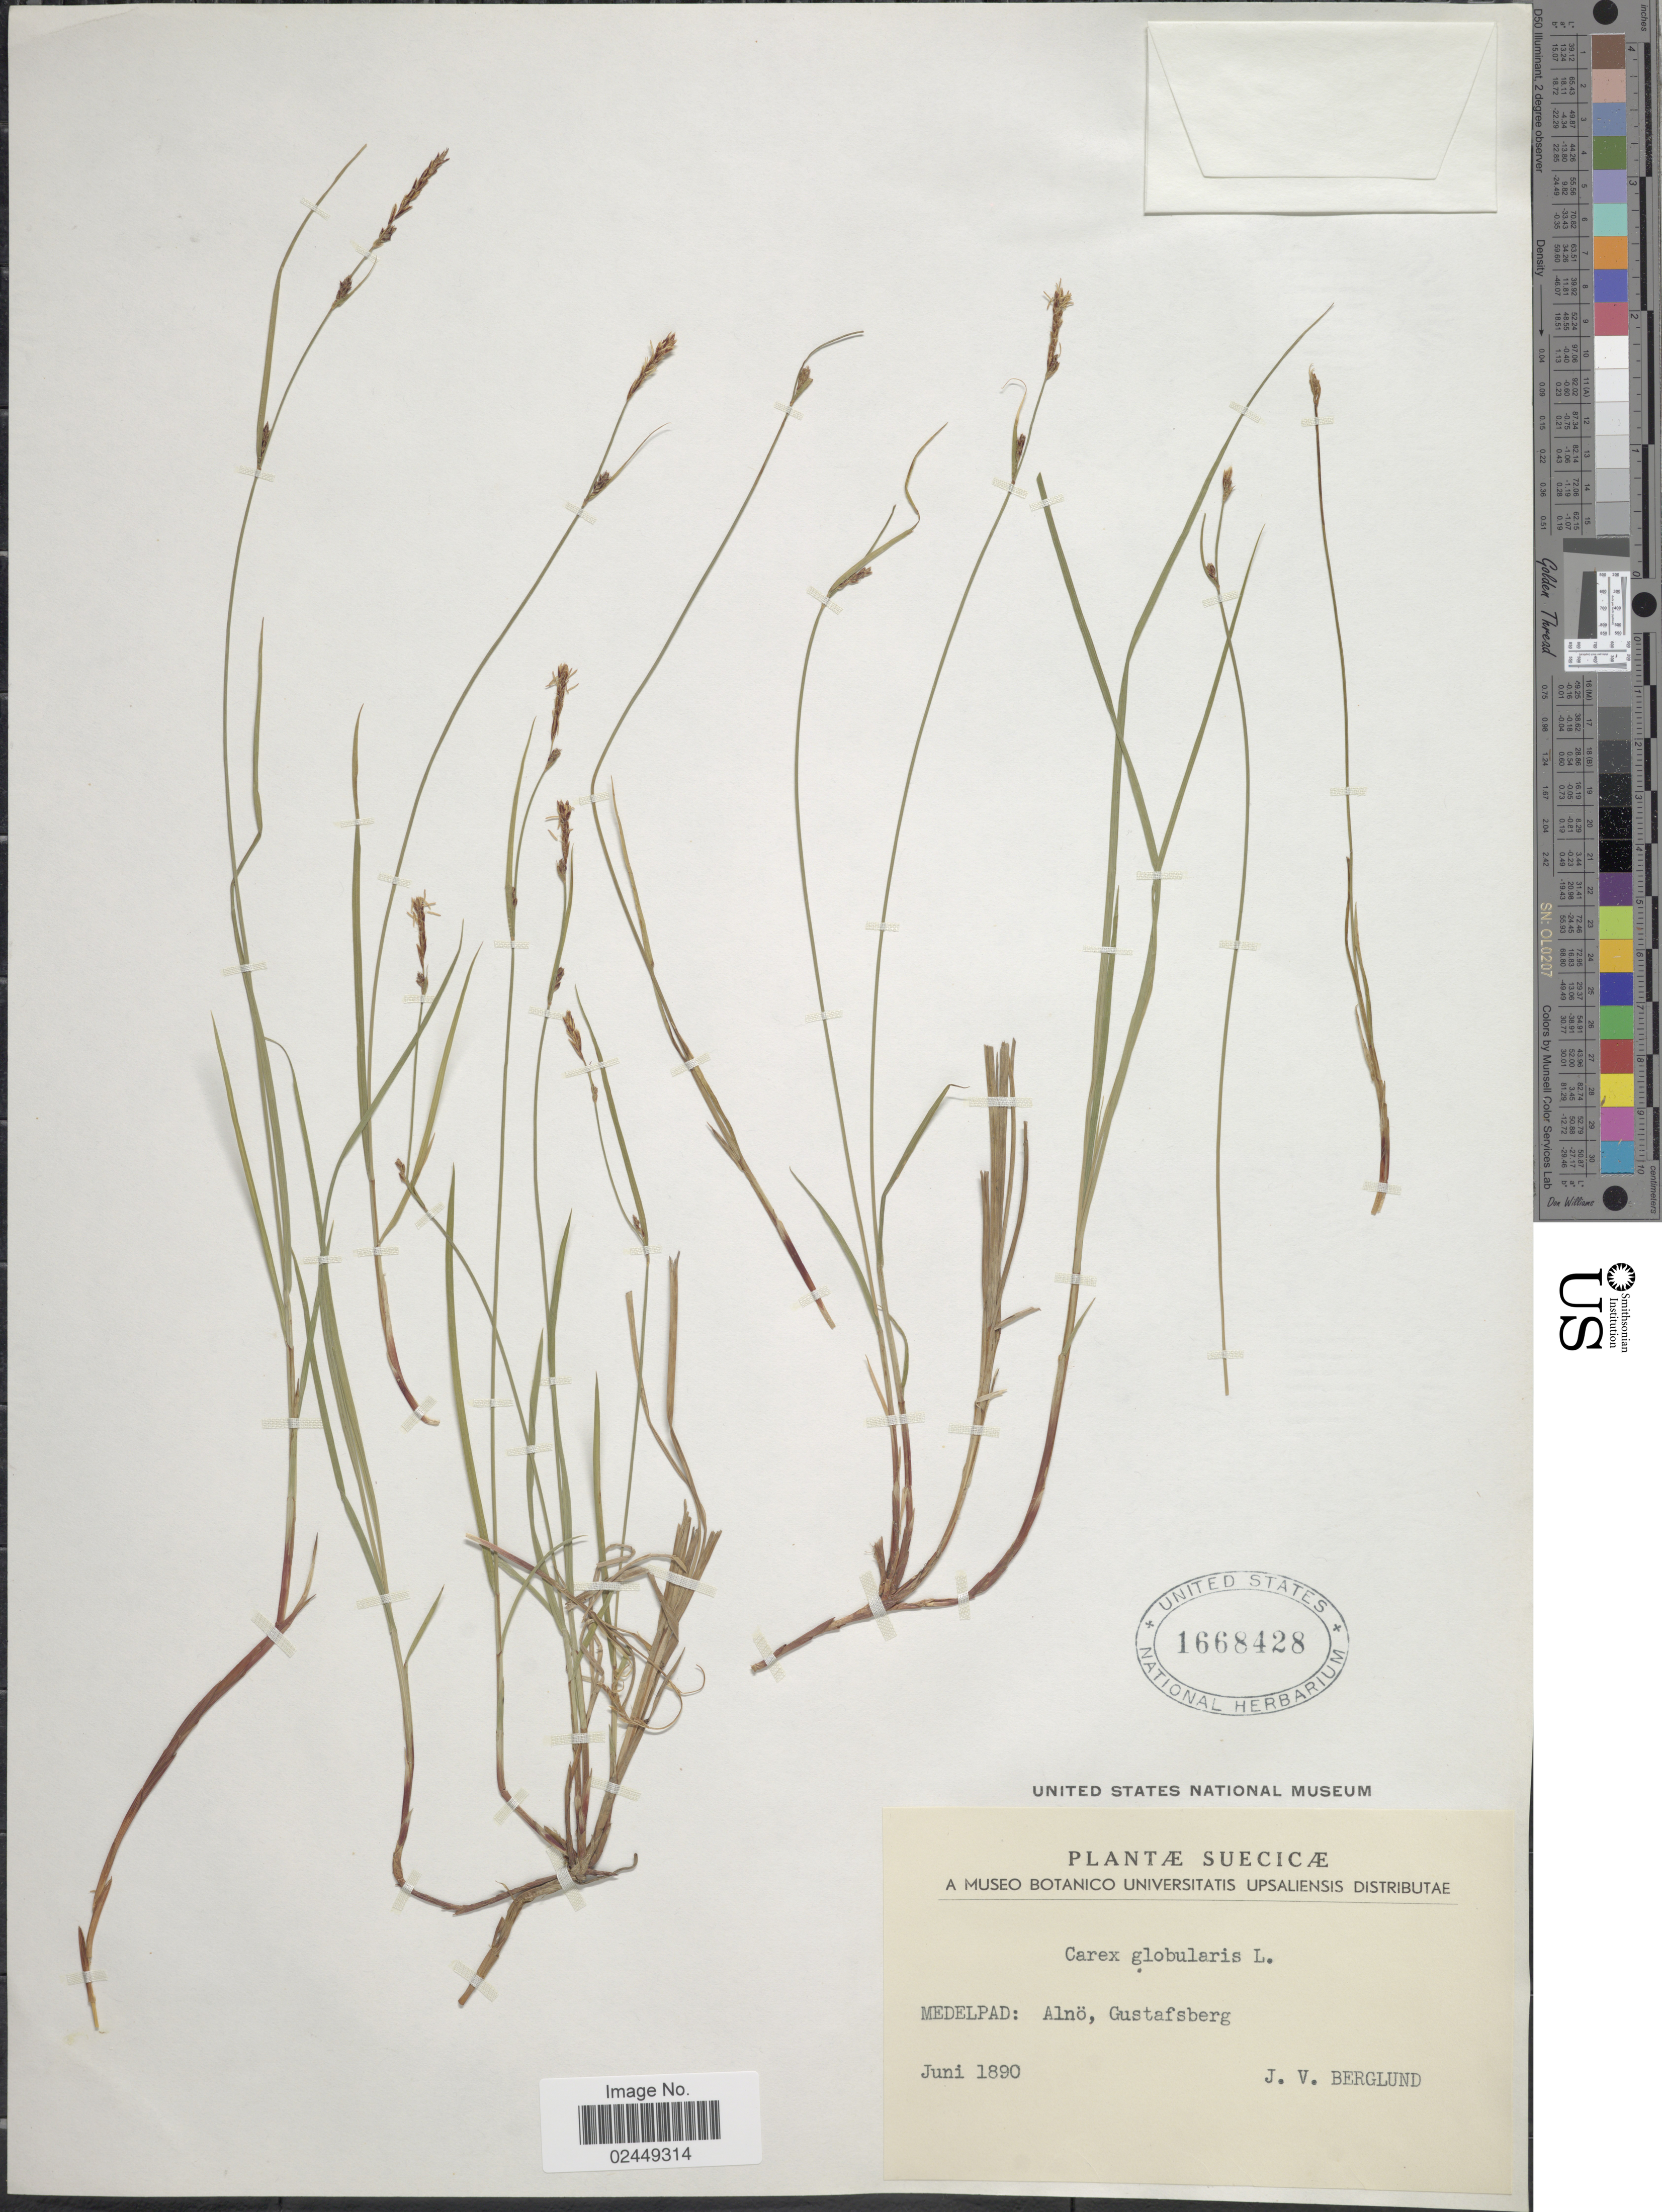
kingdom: Plantae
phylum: Tracheophyta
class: Liliopsida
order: Poales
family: Cyperaceae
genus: Carex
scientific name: Carex globularis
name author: L.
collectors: J. Berglund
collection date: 1890-06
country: Sweden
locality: Medelpad: Alno, Gustafsberg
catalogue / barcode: US 1668428